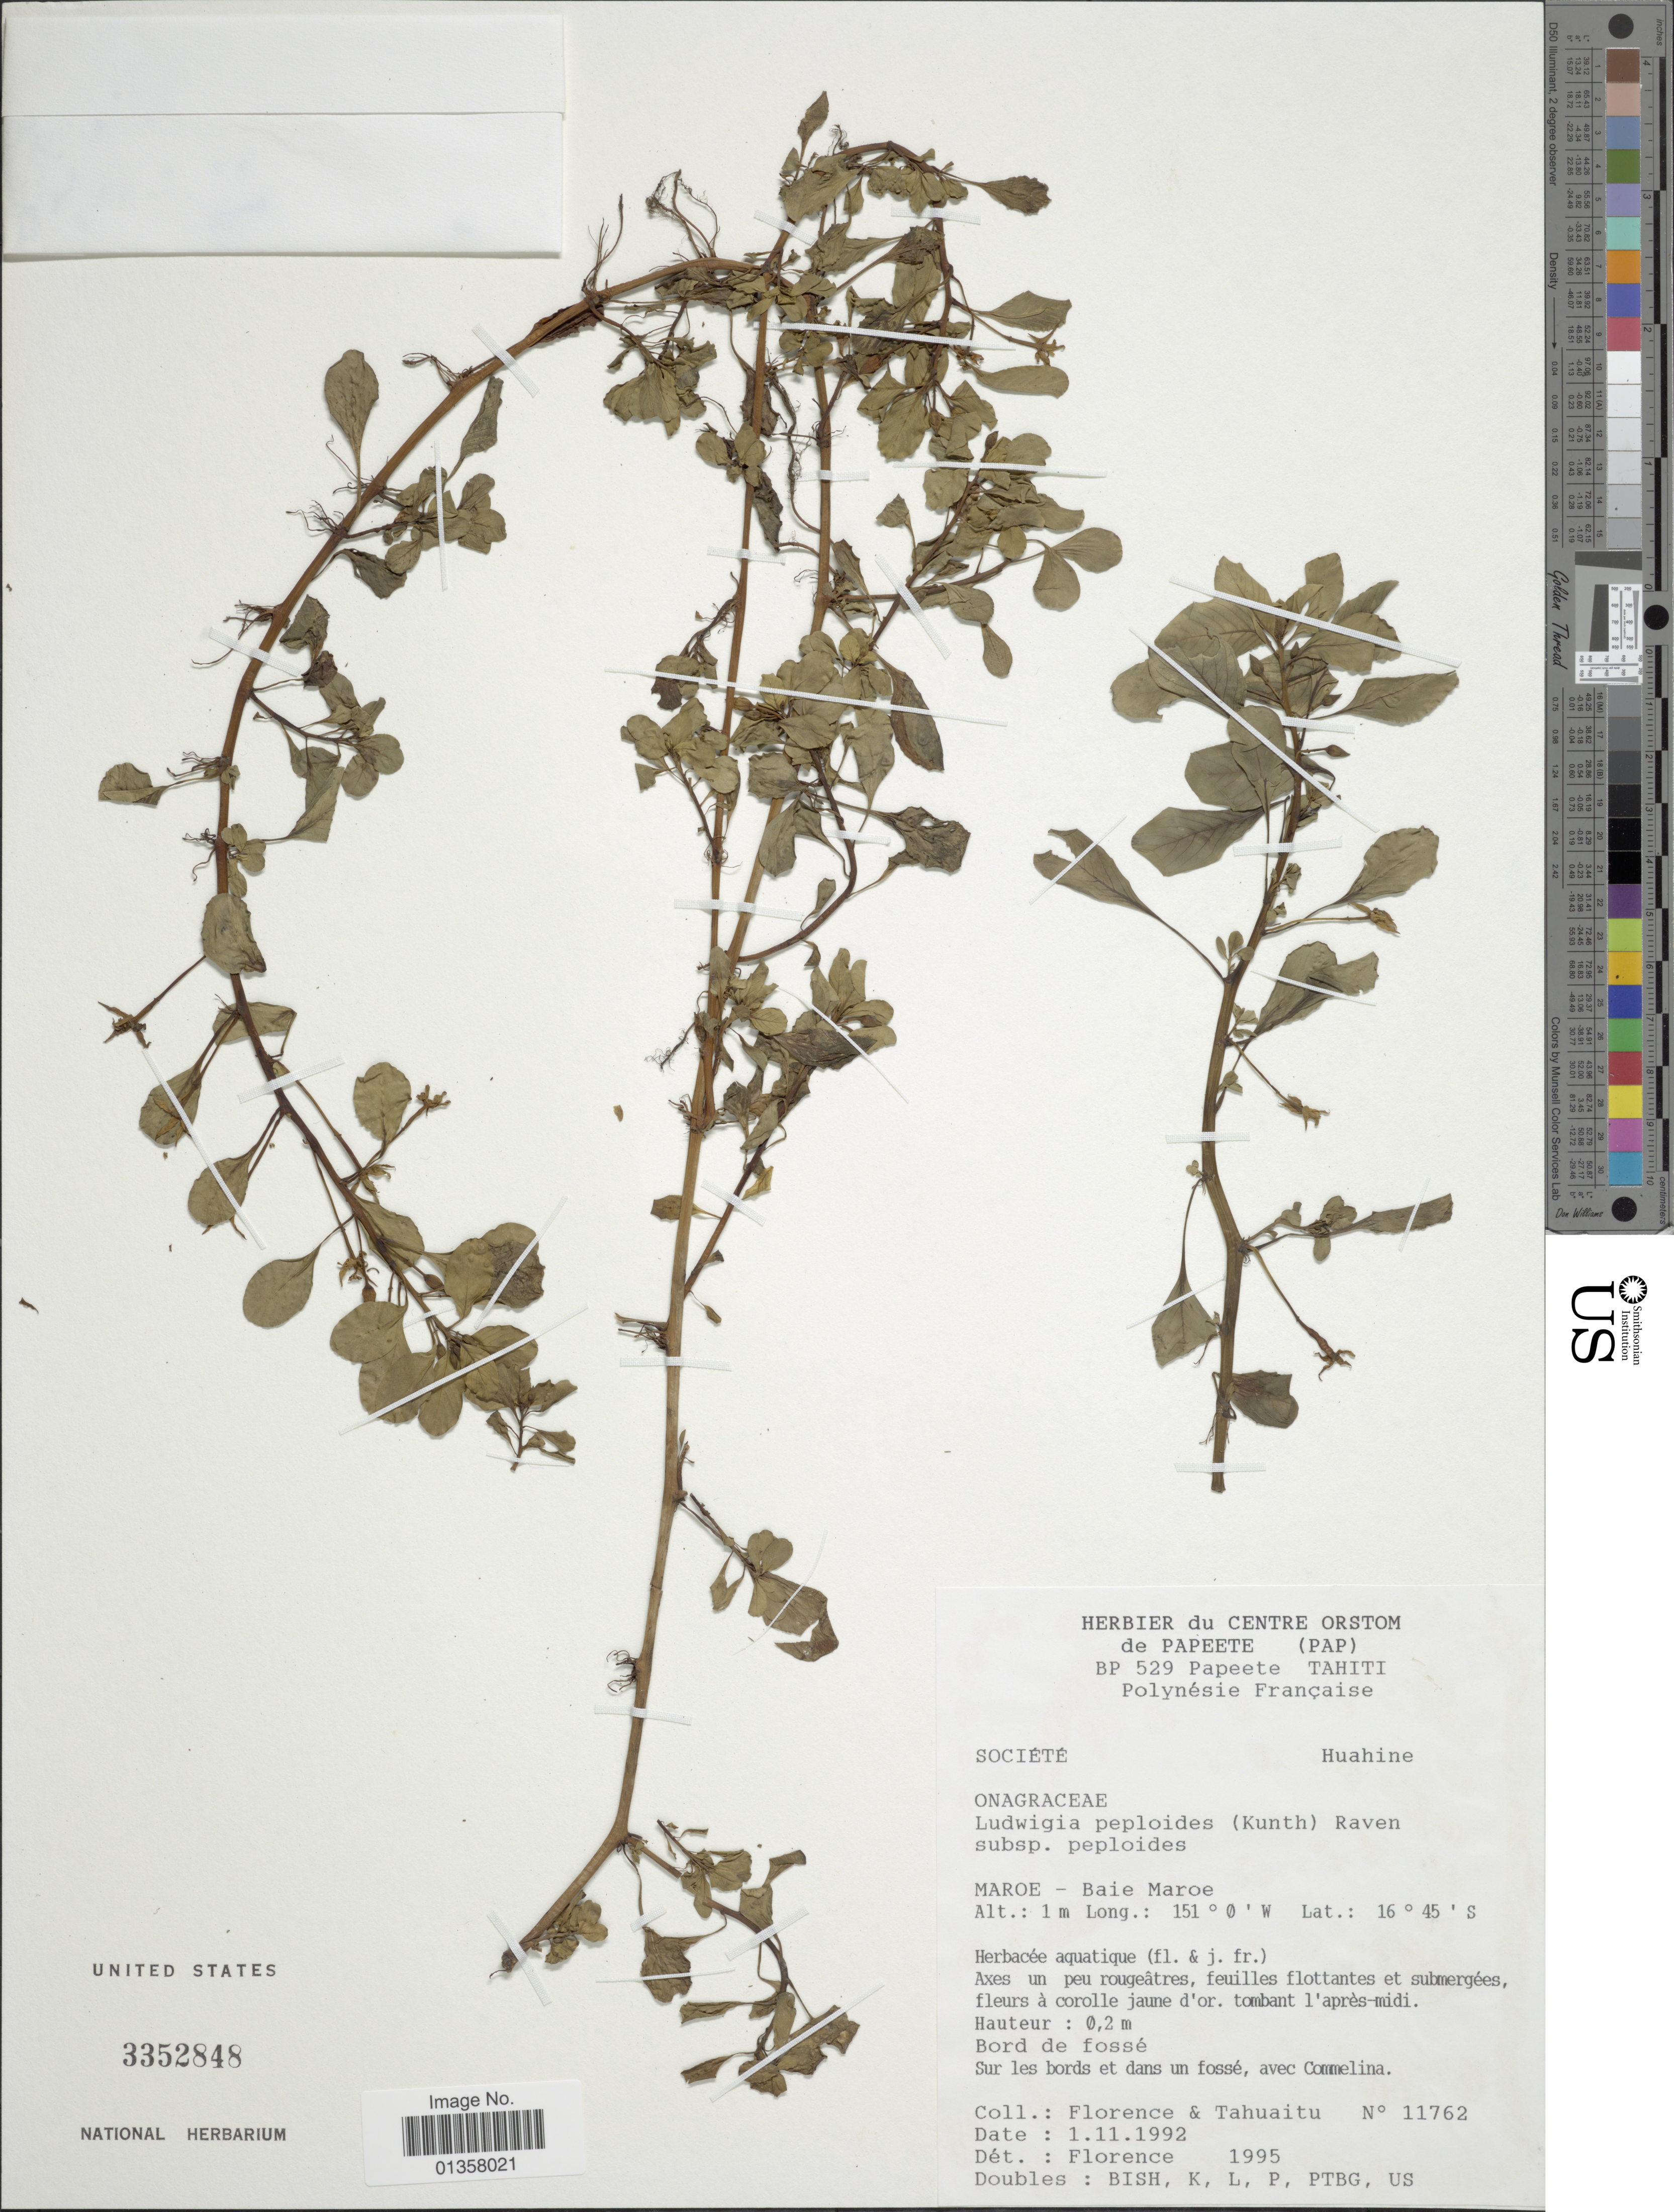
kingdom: Plantae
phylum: Tracheophyta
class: Magnoliopsida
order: Myrtales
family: Onagraceae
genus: Ludwigia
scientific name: Ludwigia peploides subsp. peploides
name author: (Kunth) P.H. Raven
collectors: -. Florence & -. Tahuaitu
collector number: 11762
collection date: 1992-11-01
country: French Polynesia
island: Huahine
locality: Societe Huahine, Maroe - Baie Maroe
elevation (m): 1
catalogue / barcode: US 3352848